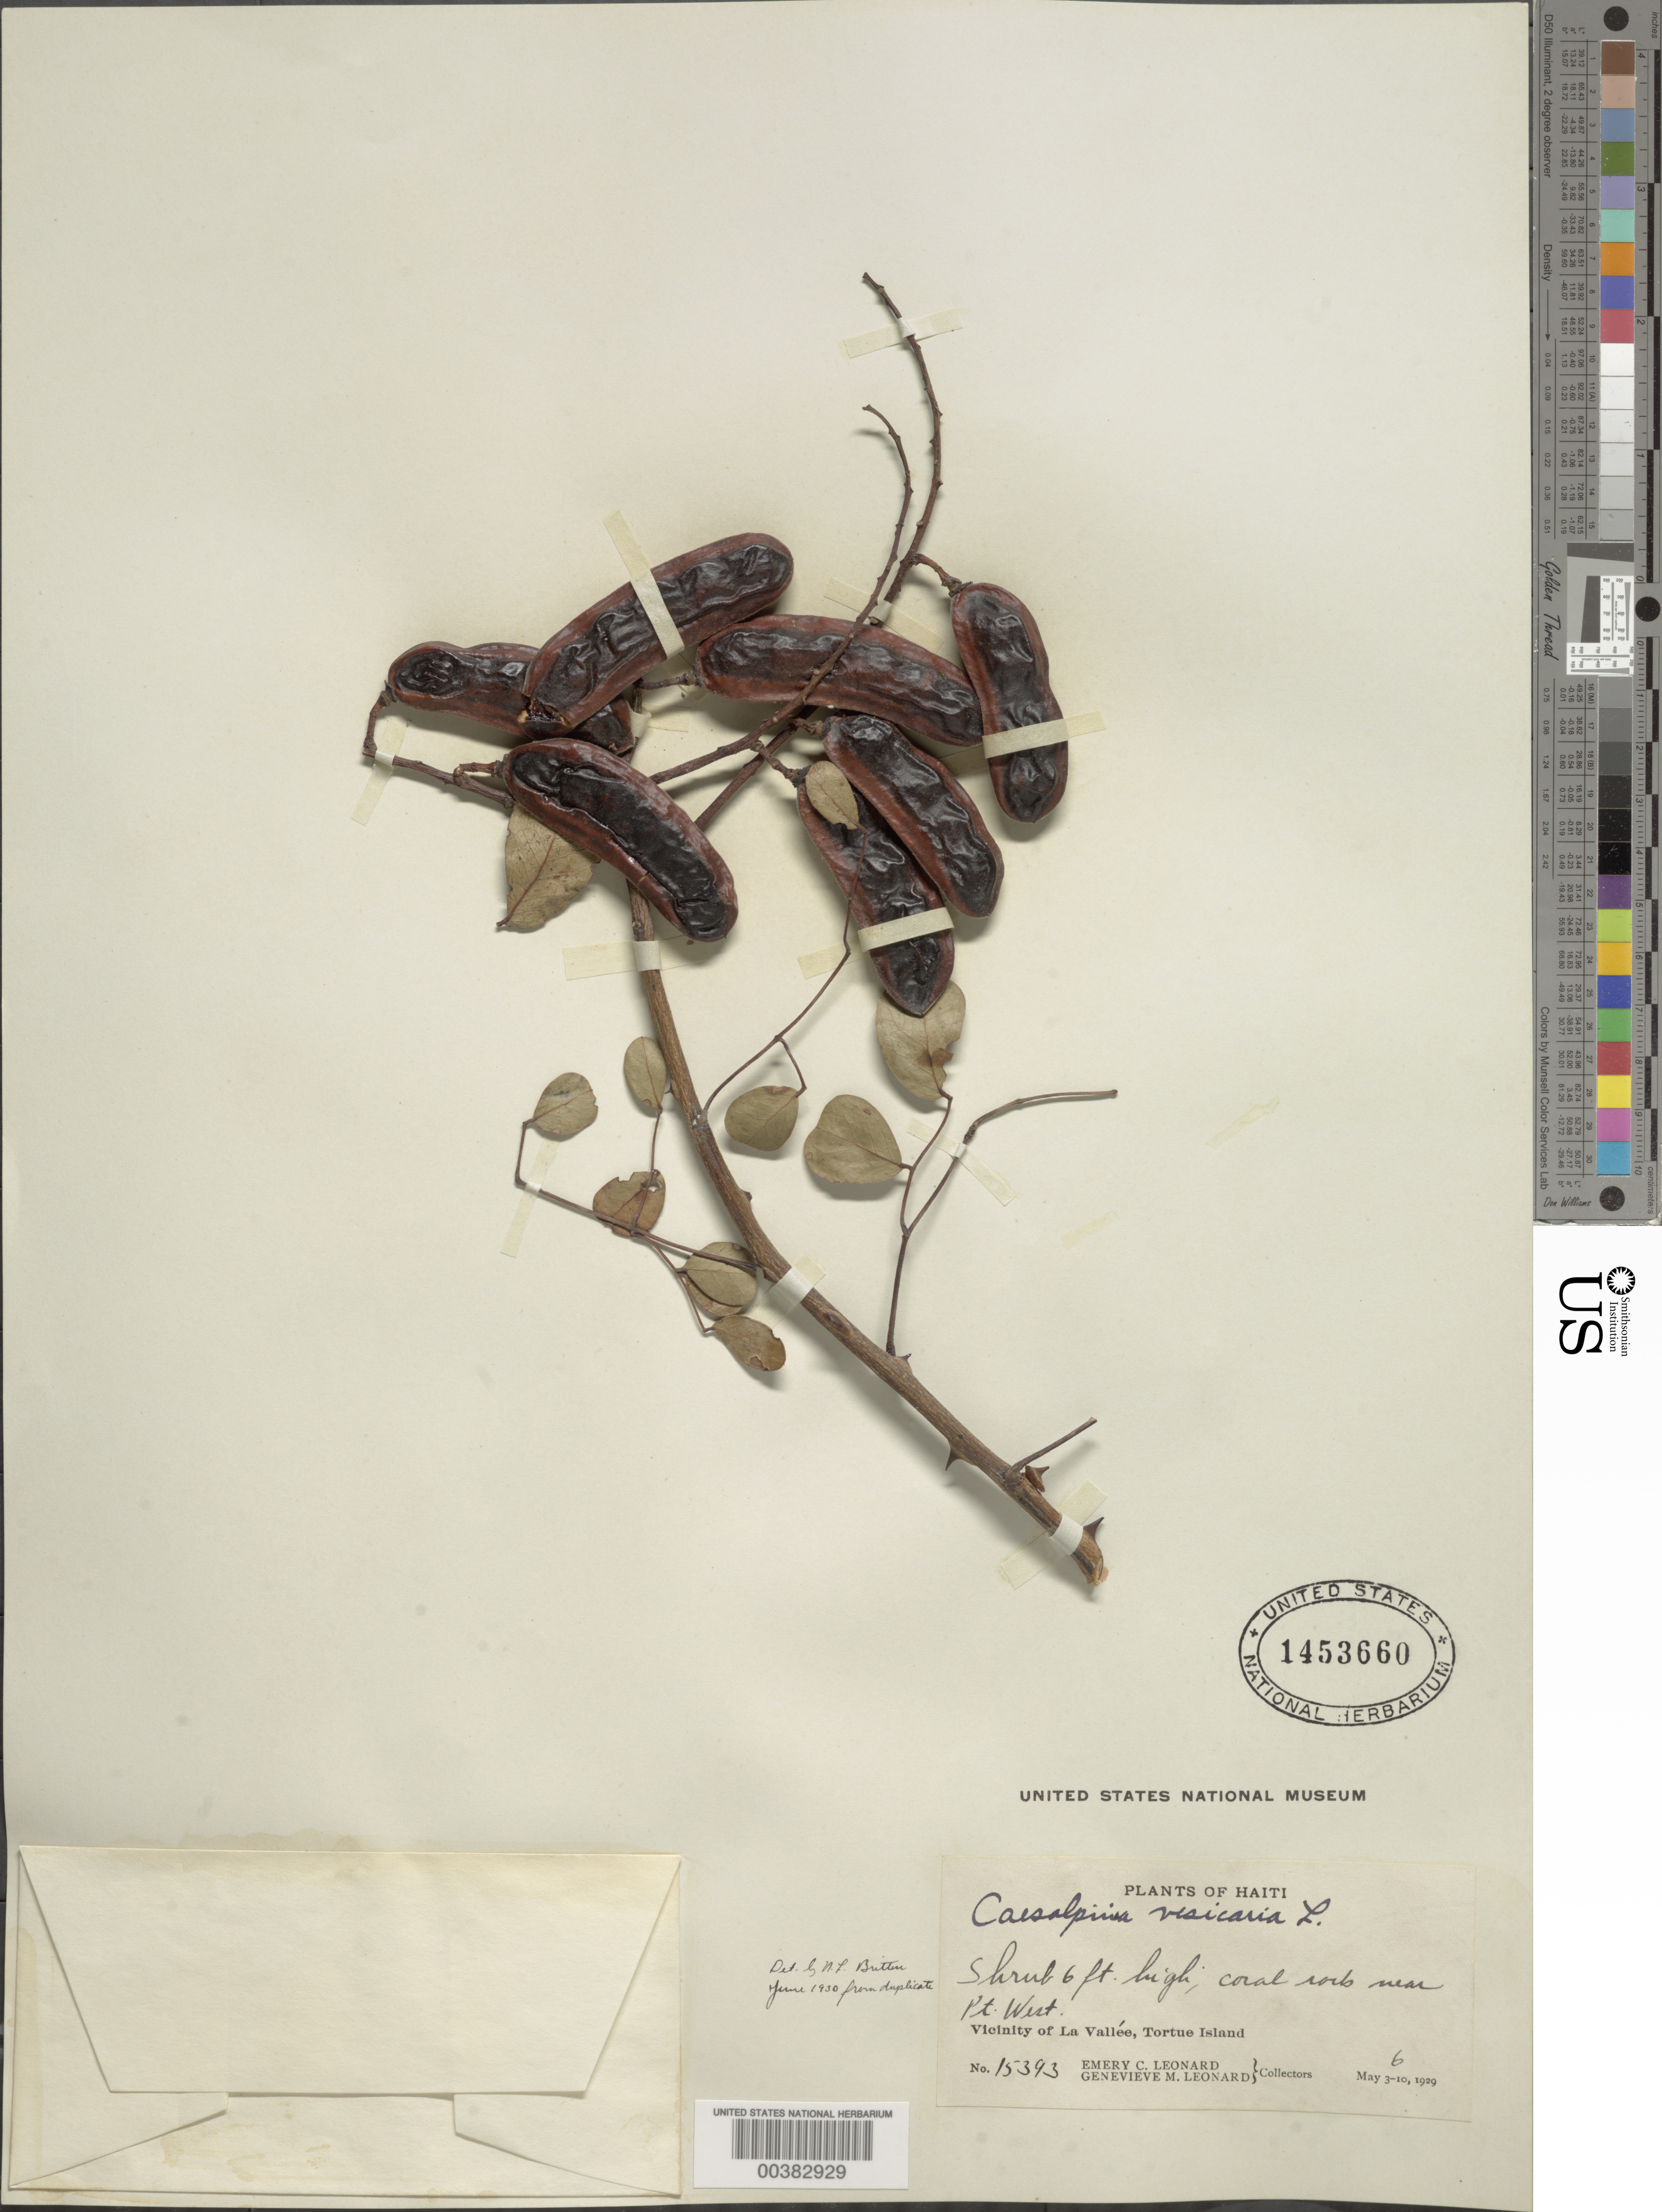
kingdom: Plantae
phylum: Tracheophyta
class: Magnoliopsida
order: Fabales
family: Fabaceae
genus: Tara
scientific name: Tara vesicaria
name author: (L.) Molinari et al.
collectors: E. C. Leonard & G. M. Leonard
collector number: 15393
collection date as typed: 06 May 1929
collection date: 1929-05-06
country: Haiti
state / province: Nord-Ouest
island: Tortuga Island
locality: Pt. west; vicinity of la vallee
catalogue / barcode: US 1453660